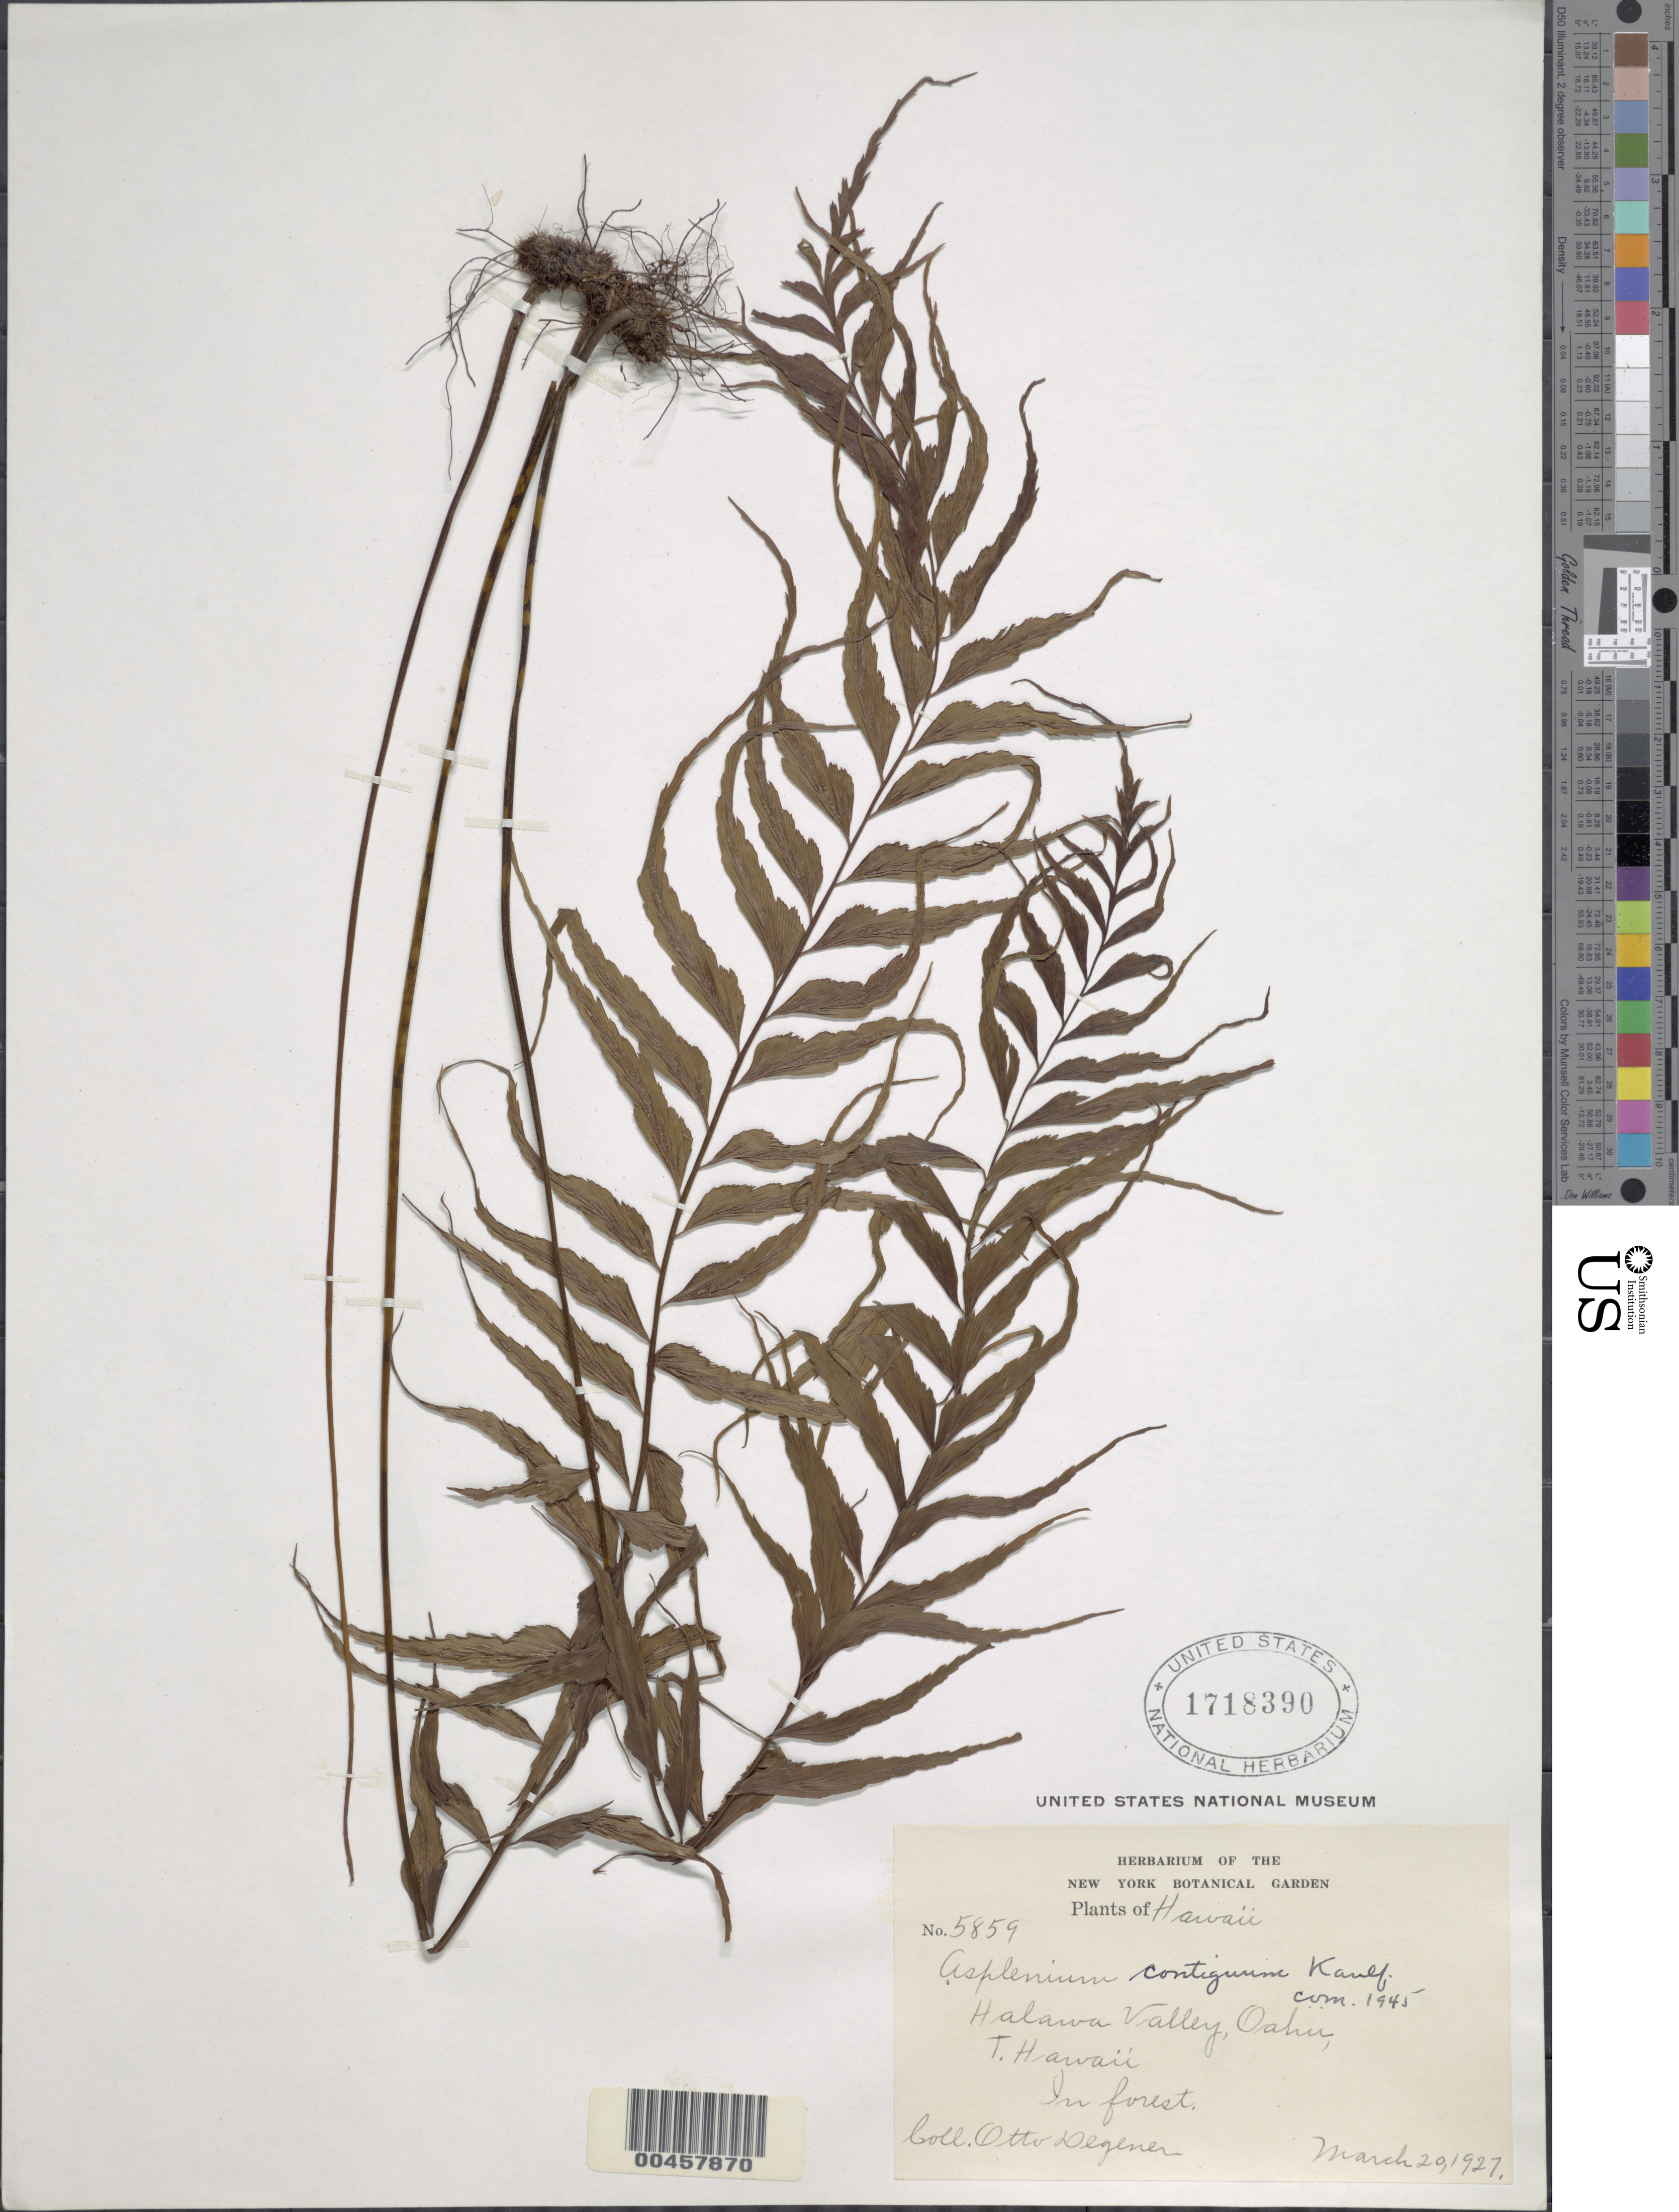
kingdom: Plantae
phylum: Tracheophyta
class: Polypodiopsida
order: Polypodiales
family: Aspleniaceae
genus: Asplenium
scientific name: Asplenium contiguum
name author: Kaulf.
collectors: O. Degener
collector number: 5859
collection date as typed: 20 Mar 1927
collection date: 1927-03-20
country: United States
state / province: Hawaii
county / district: Honolulu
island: Oahu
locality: Halawa Valley, Oahu, T. Hawaii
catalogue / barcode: US 1718390